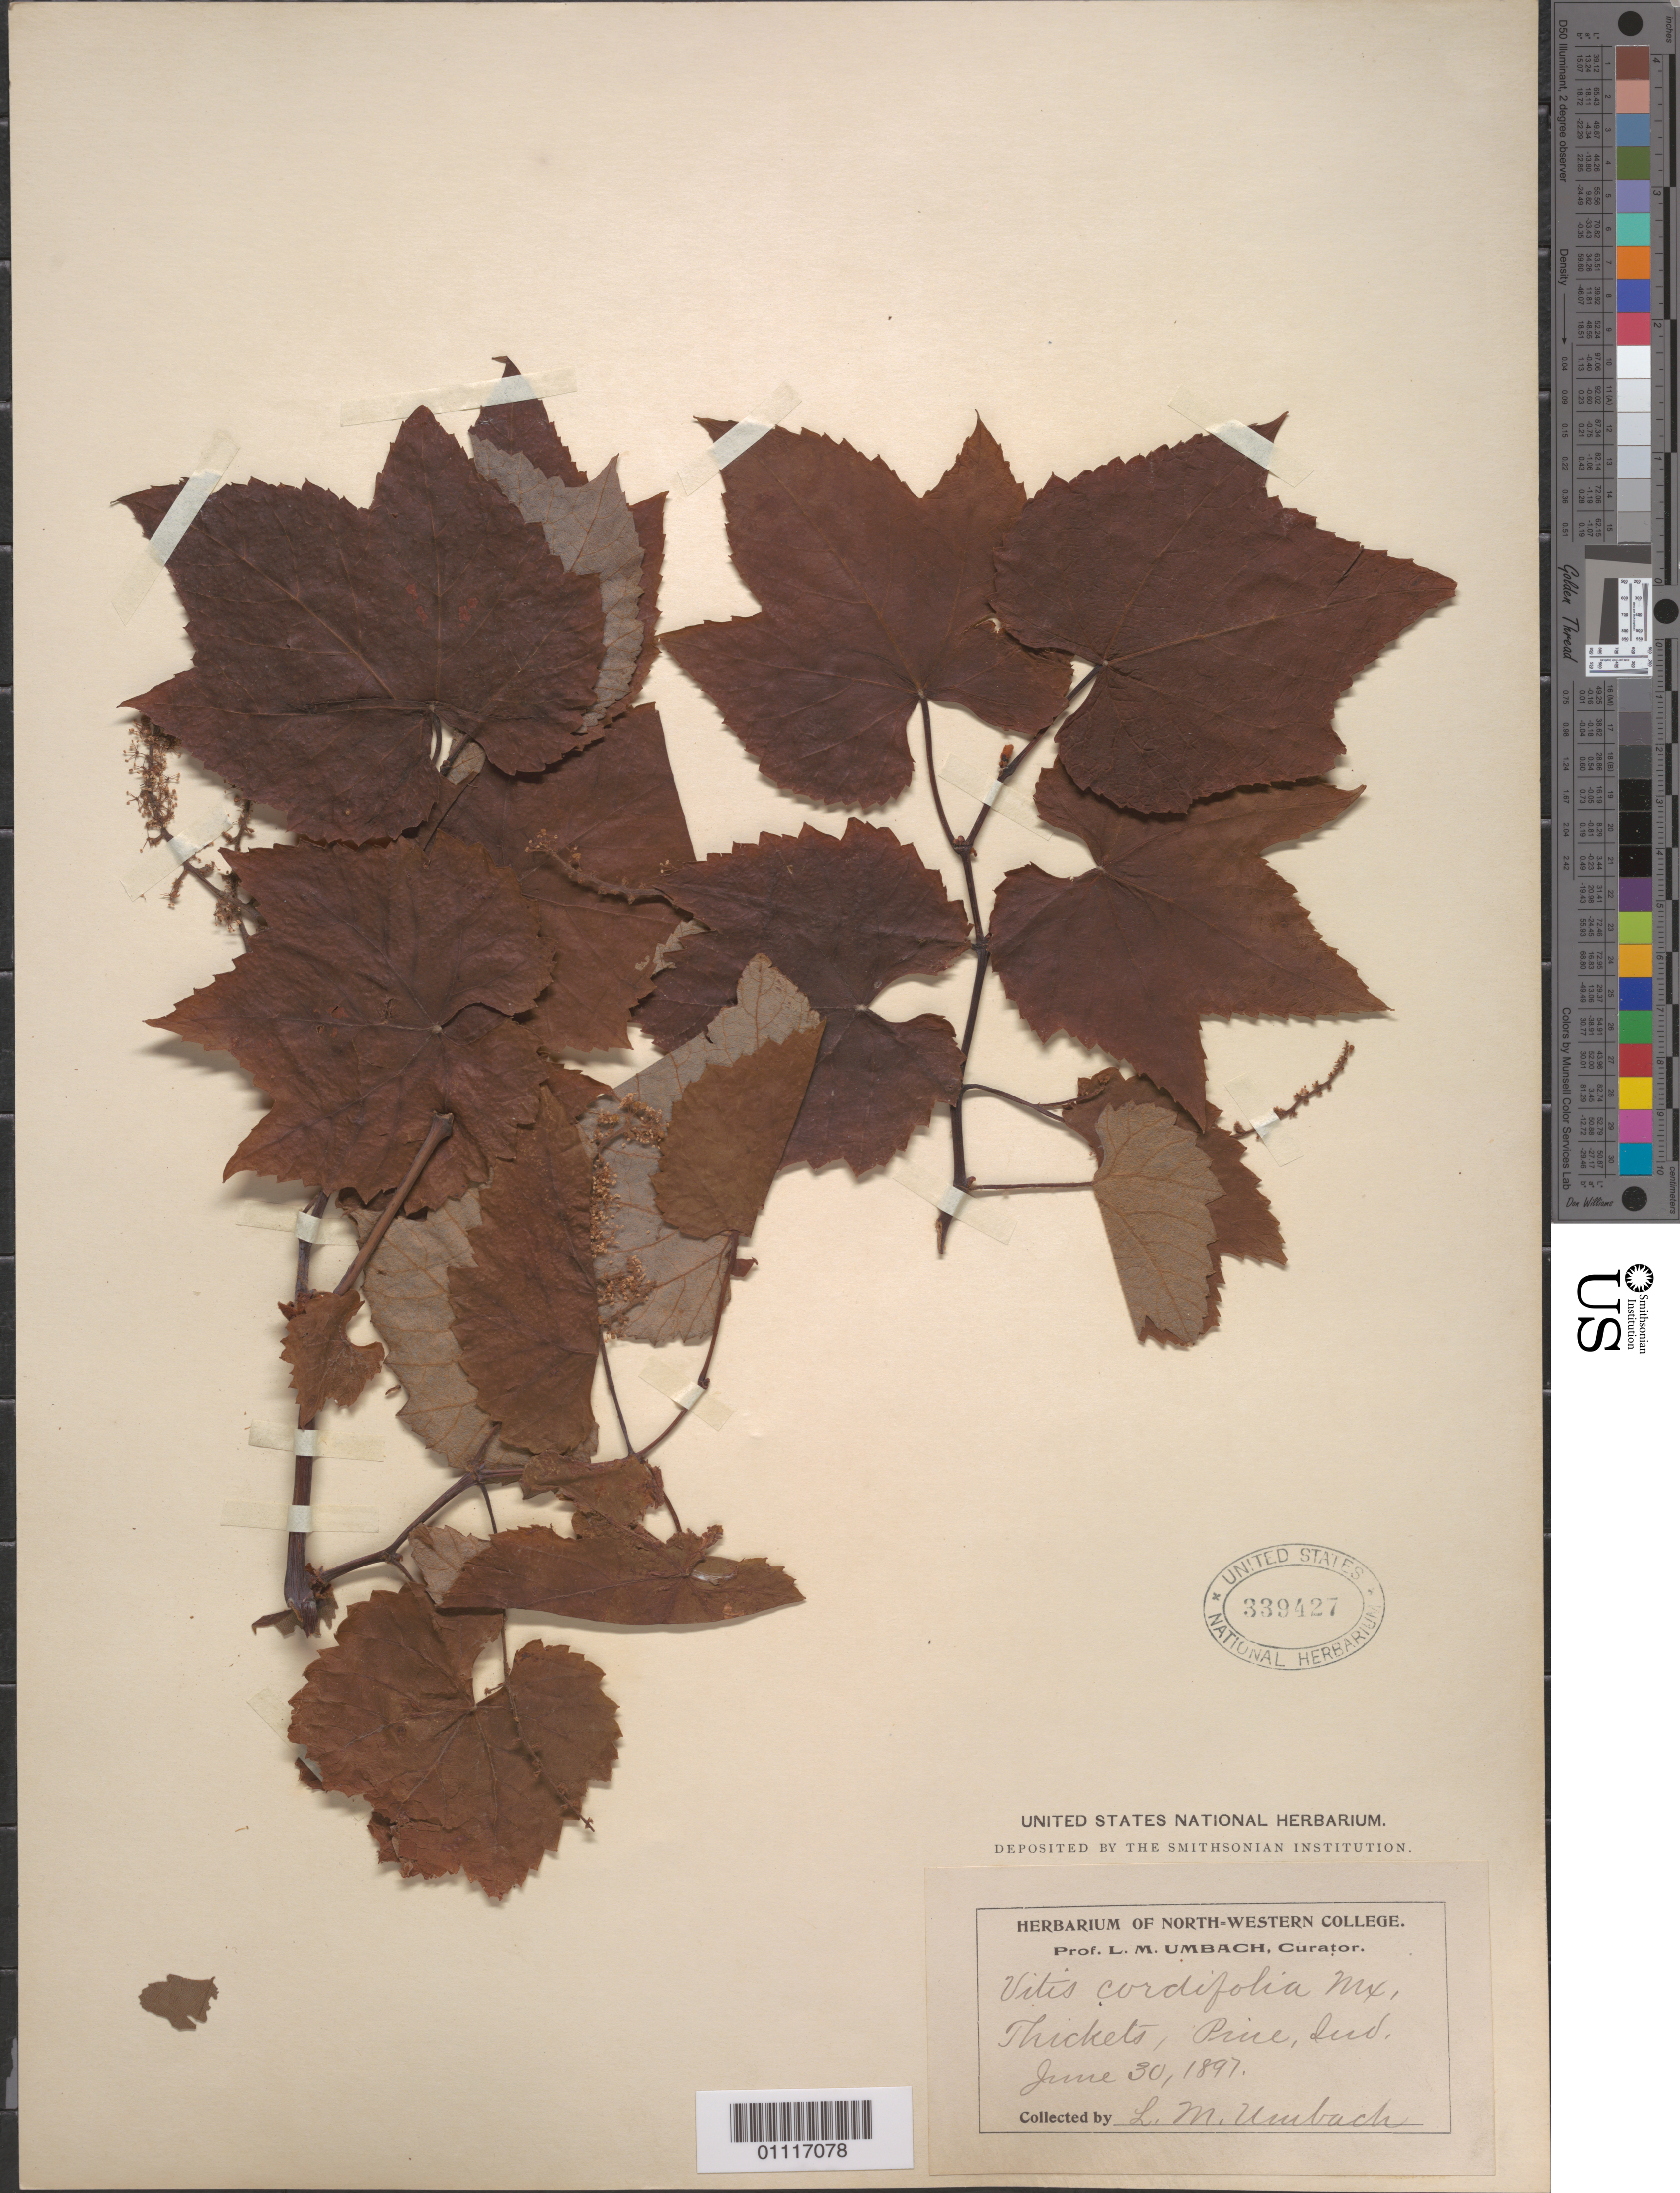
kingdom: Plantae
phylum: Tracheophyta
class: Magnoliopsida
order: Vitales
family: Vitaceae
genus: Vitis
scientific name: Vitis cordifolia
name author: Michx.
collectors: L. M. Umbach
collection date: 1897-06-30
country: United States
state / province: Indiana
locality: Pine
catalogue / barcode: US 339427